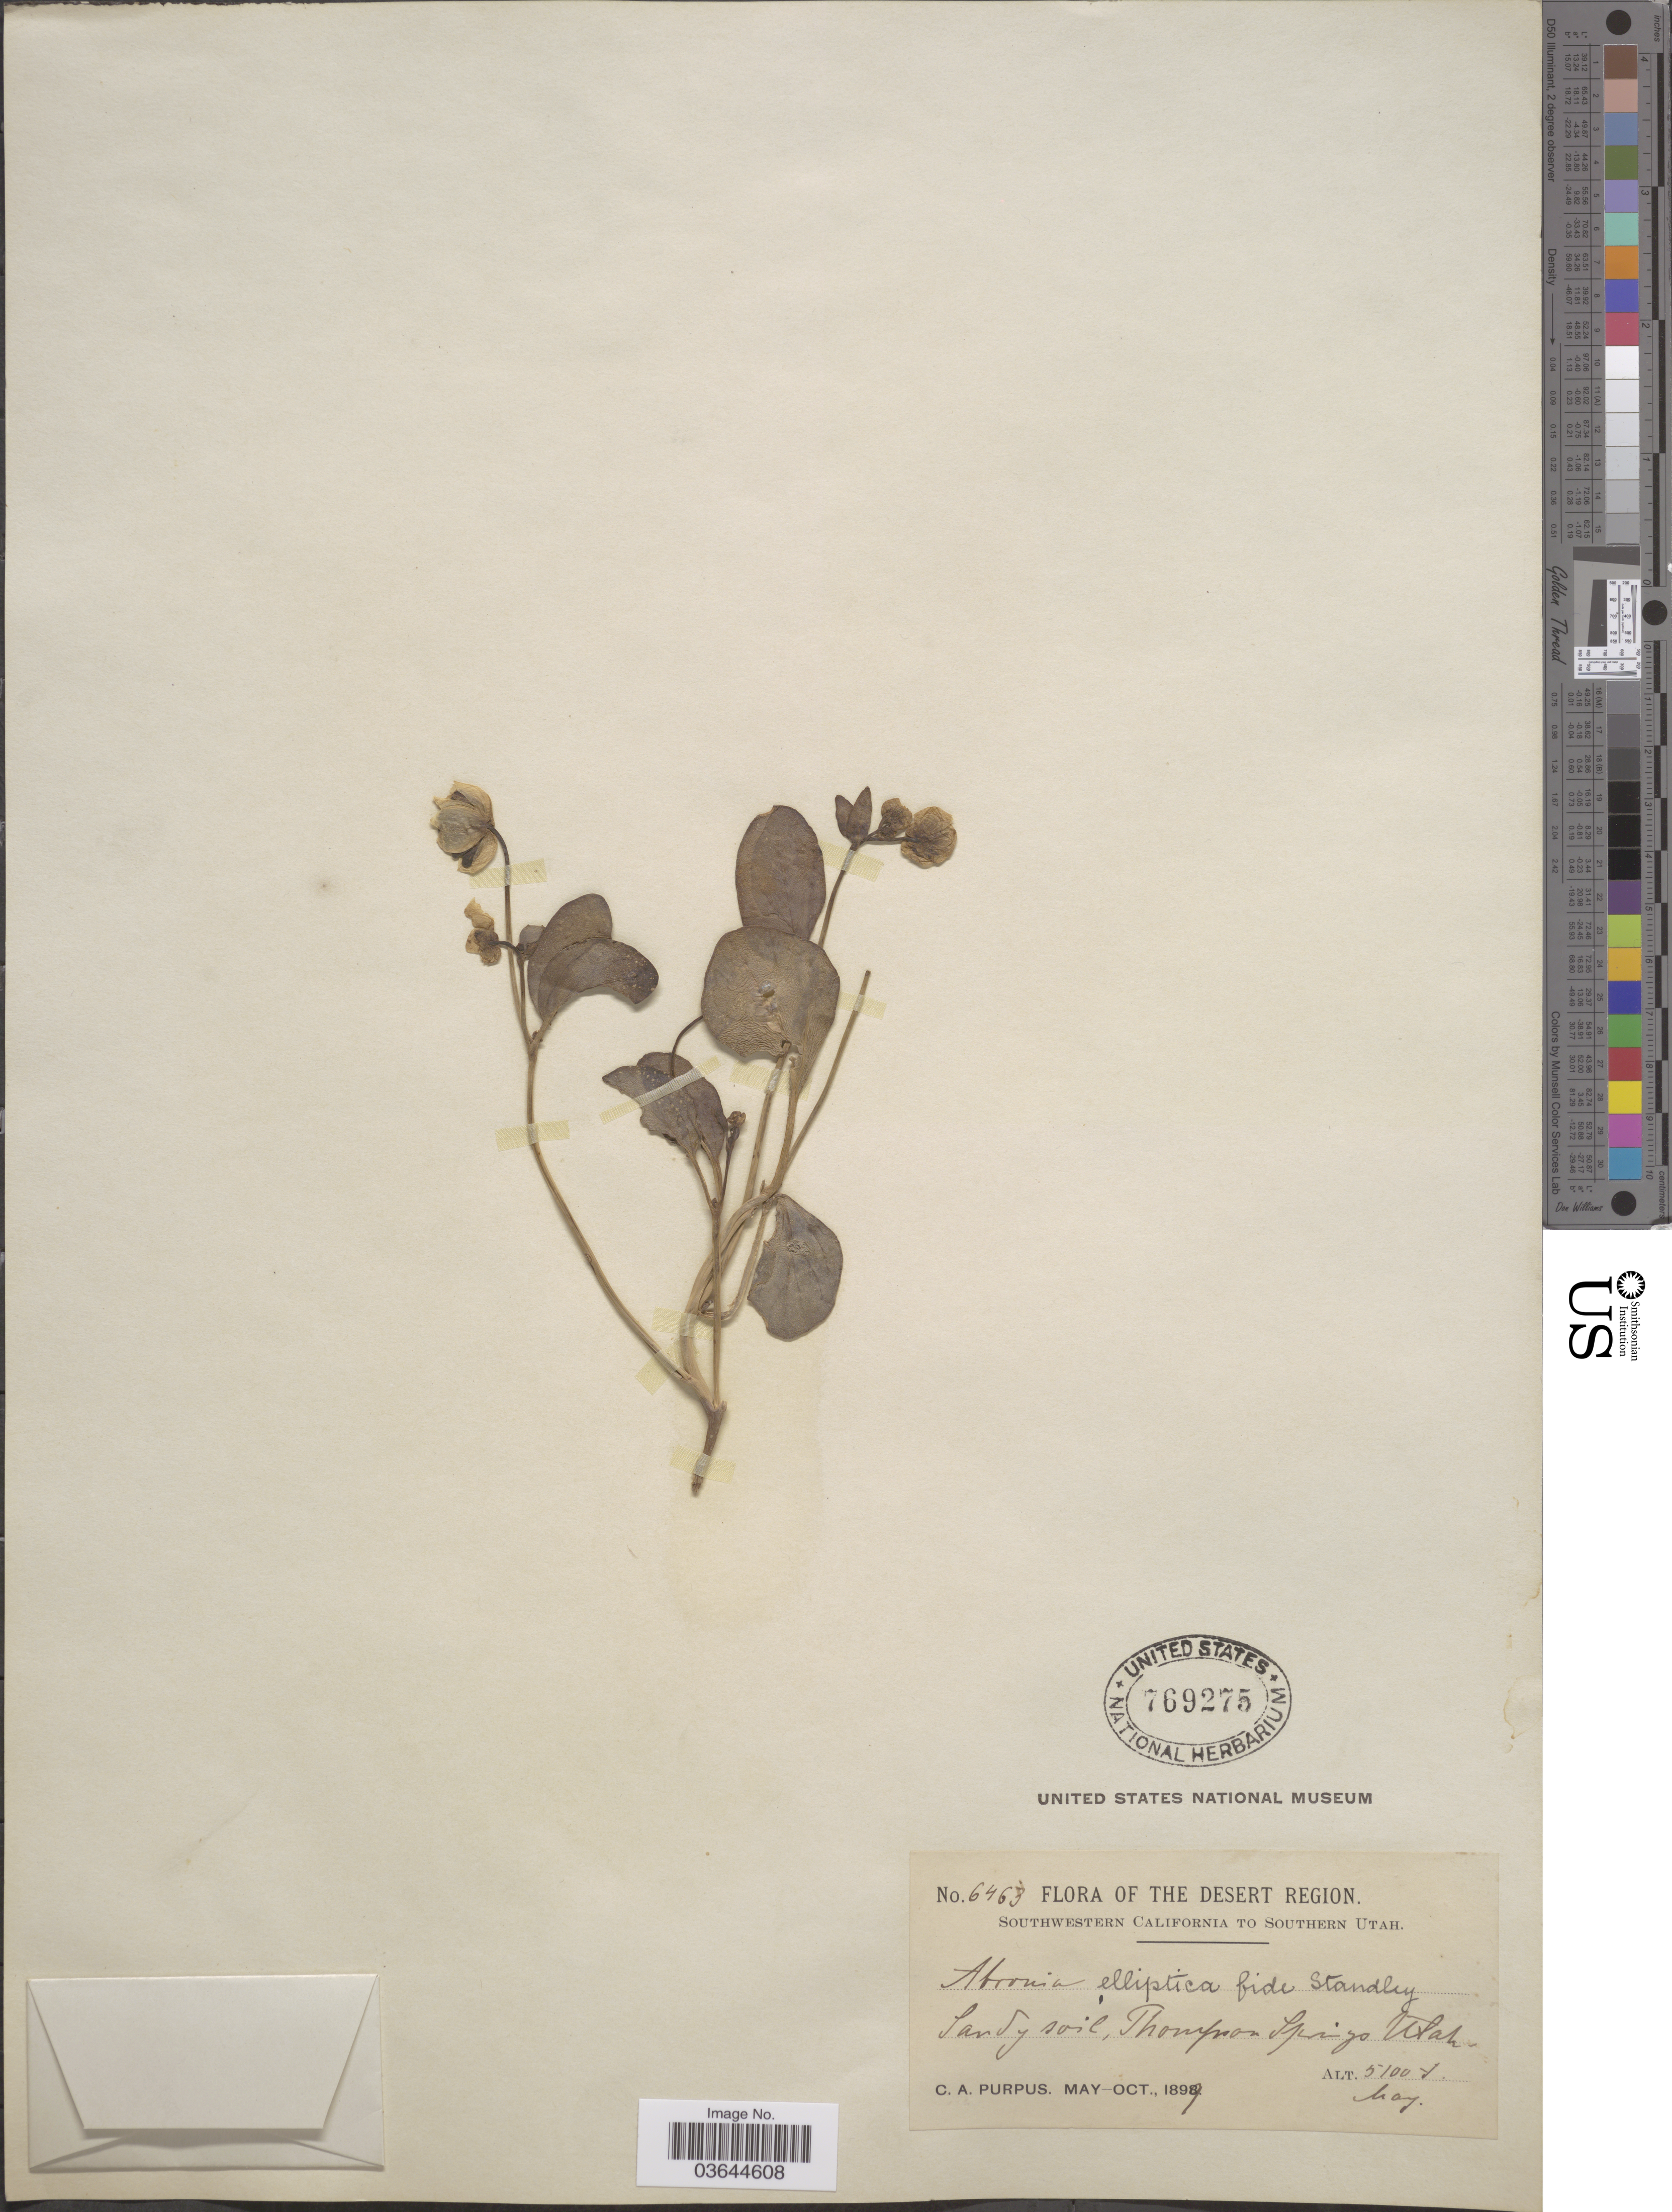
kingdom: Plantae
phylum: Tracheophyta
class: Magnoliopsida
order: Caryophyllales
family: Nyctaginaceae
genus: Abronia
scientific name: Abronia elliptica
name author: A. Nelson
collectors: C. A. Purpus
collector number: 6463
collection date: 1899-05/1899-10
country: United States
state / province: Utah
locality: The Desert Region. Southern Utah. Thompson Springs.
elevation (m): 1554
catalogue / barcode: US 769275